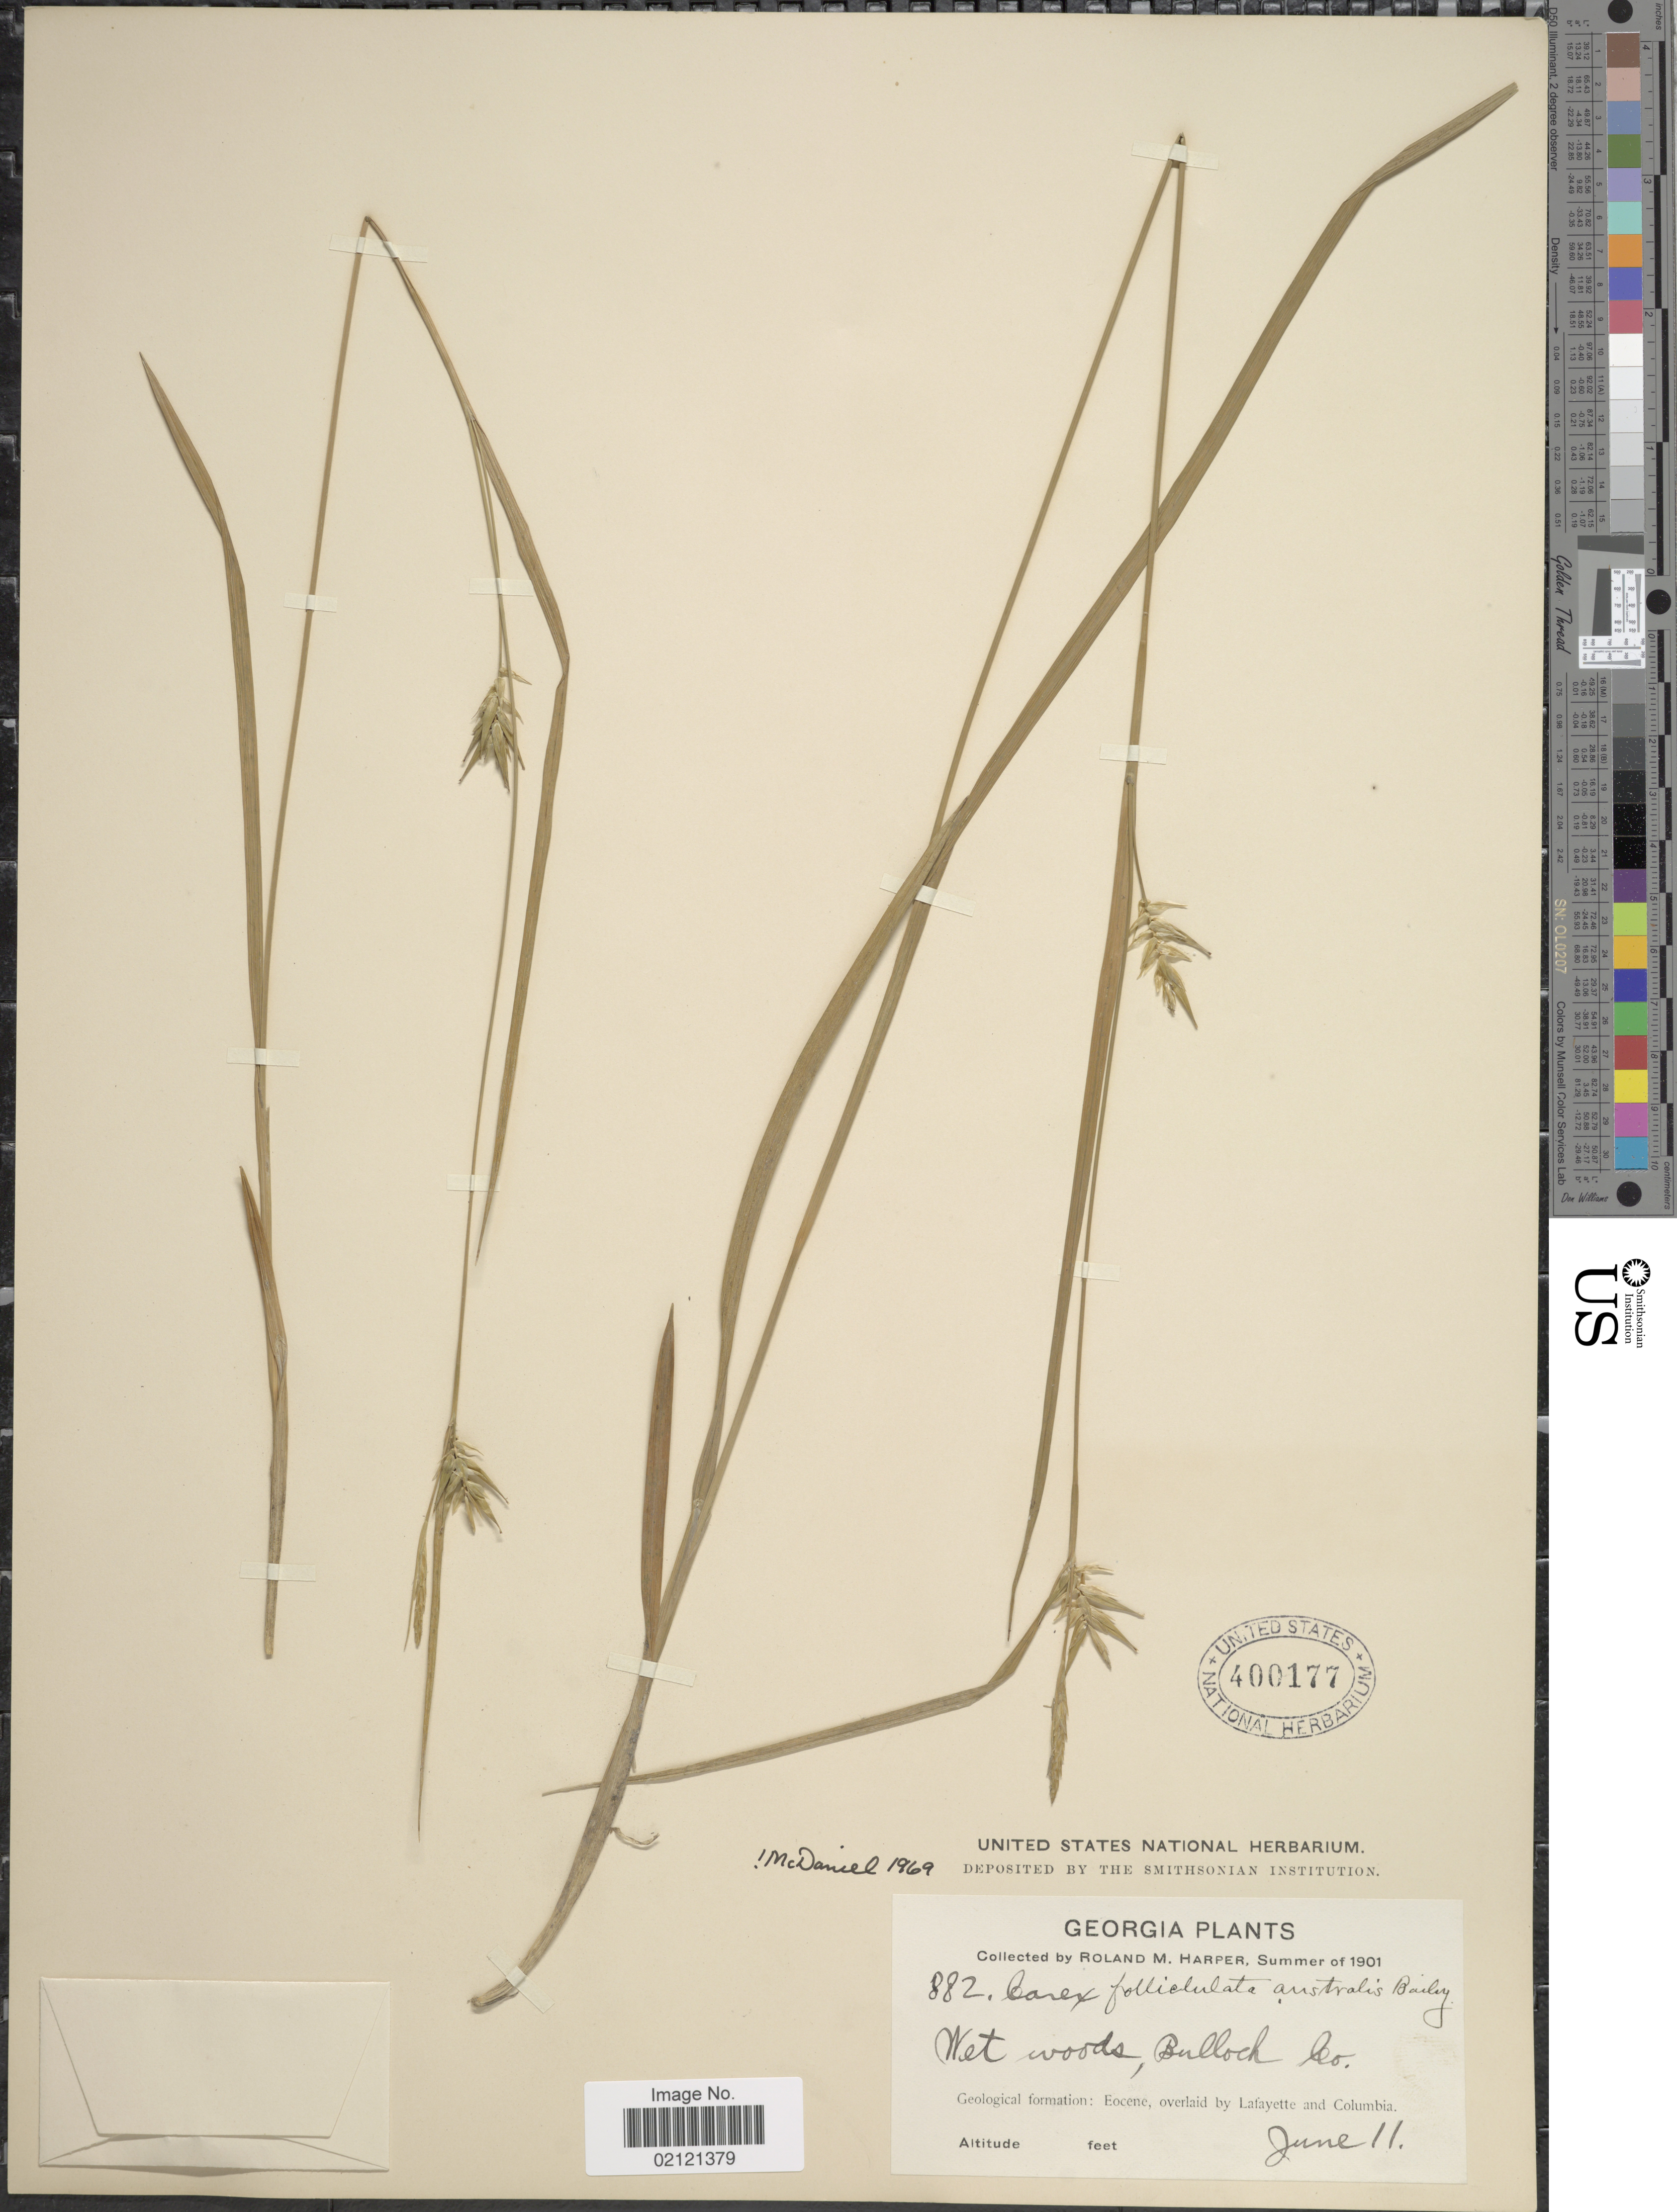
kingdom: Plantae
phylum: Tracheophyta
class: Liliopsida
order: Poales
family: Cyperaceae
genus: Carex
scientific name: Carex lonchocarpa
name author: Willd. ex Spreng.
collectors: R. M. Harper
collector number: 882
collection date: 1901-06-11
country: United States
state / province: Georgia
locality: Wet woods, Bullock Co.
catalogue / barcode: US 400177